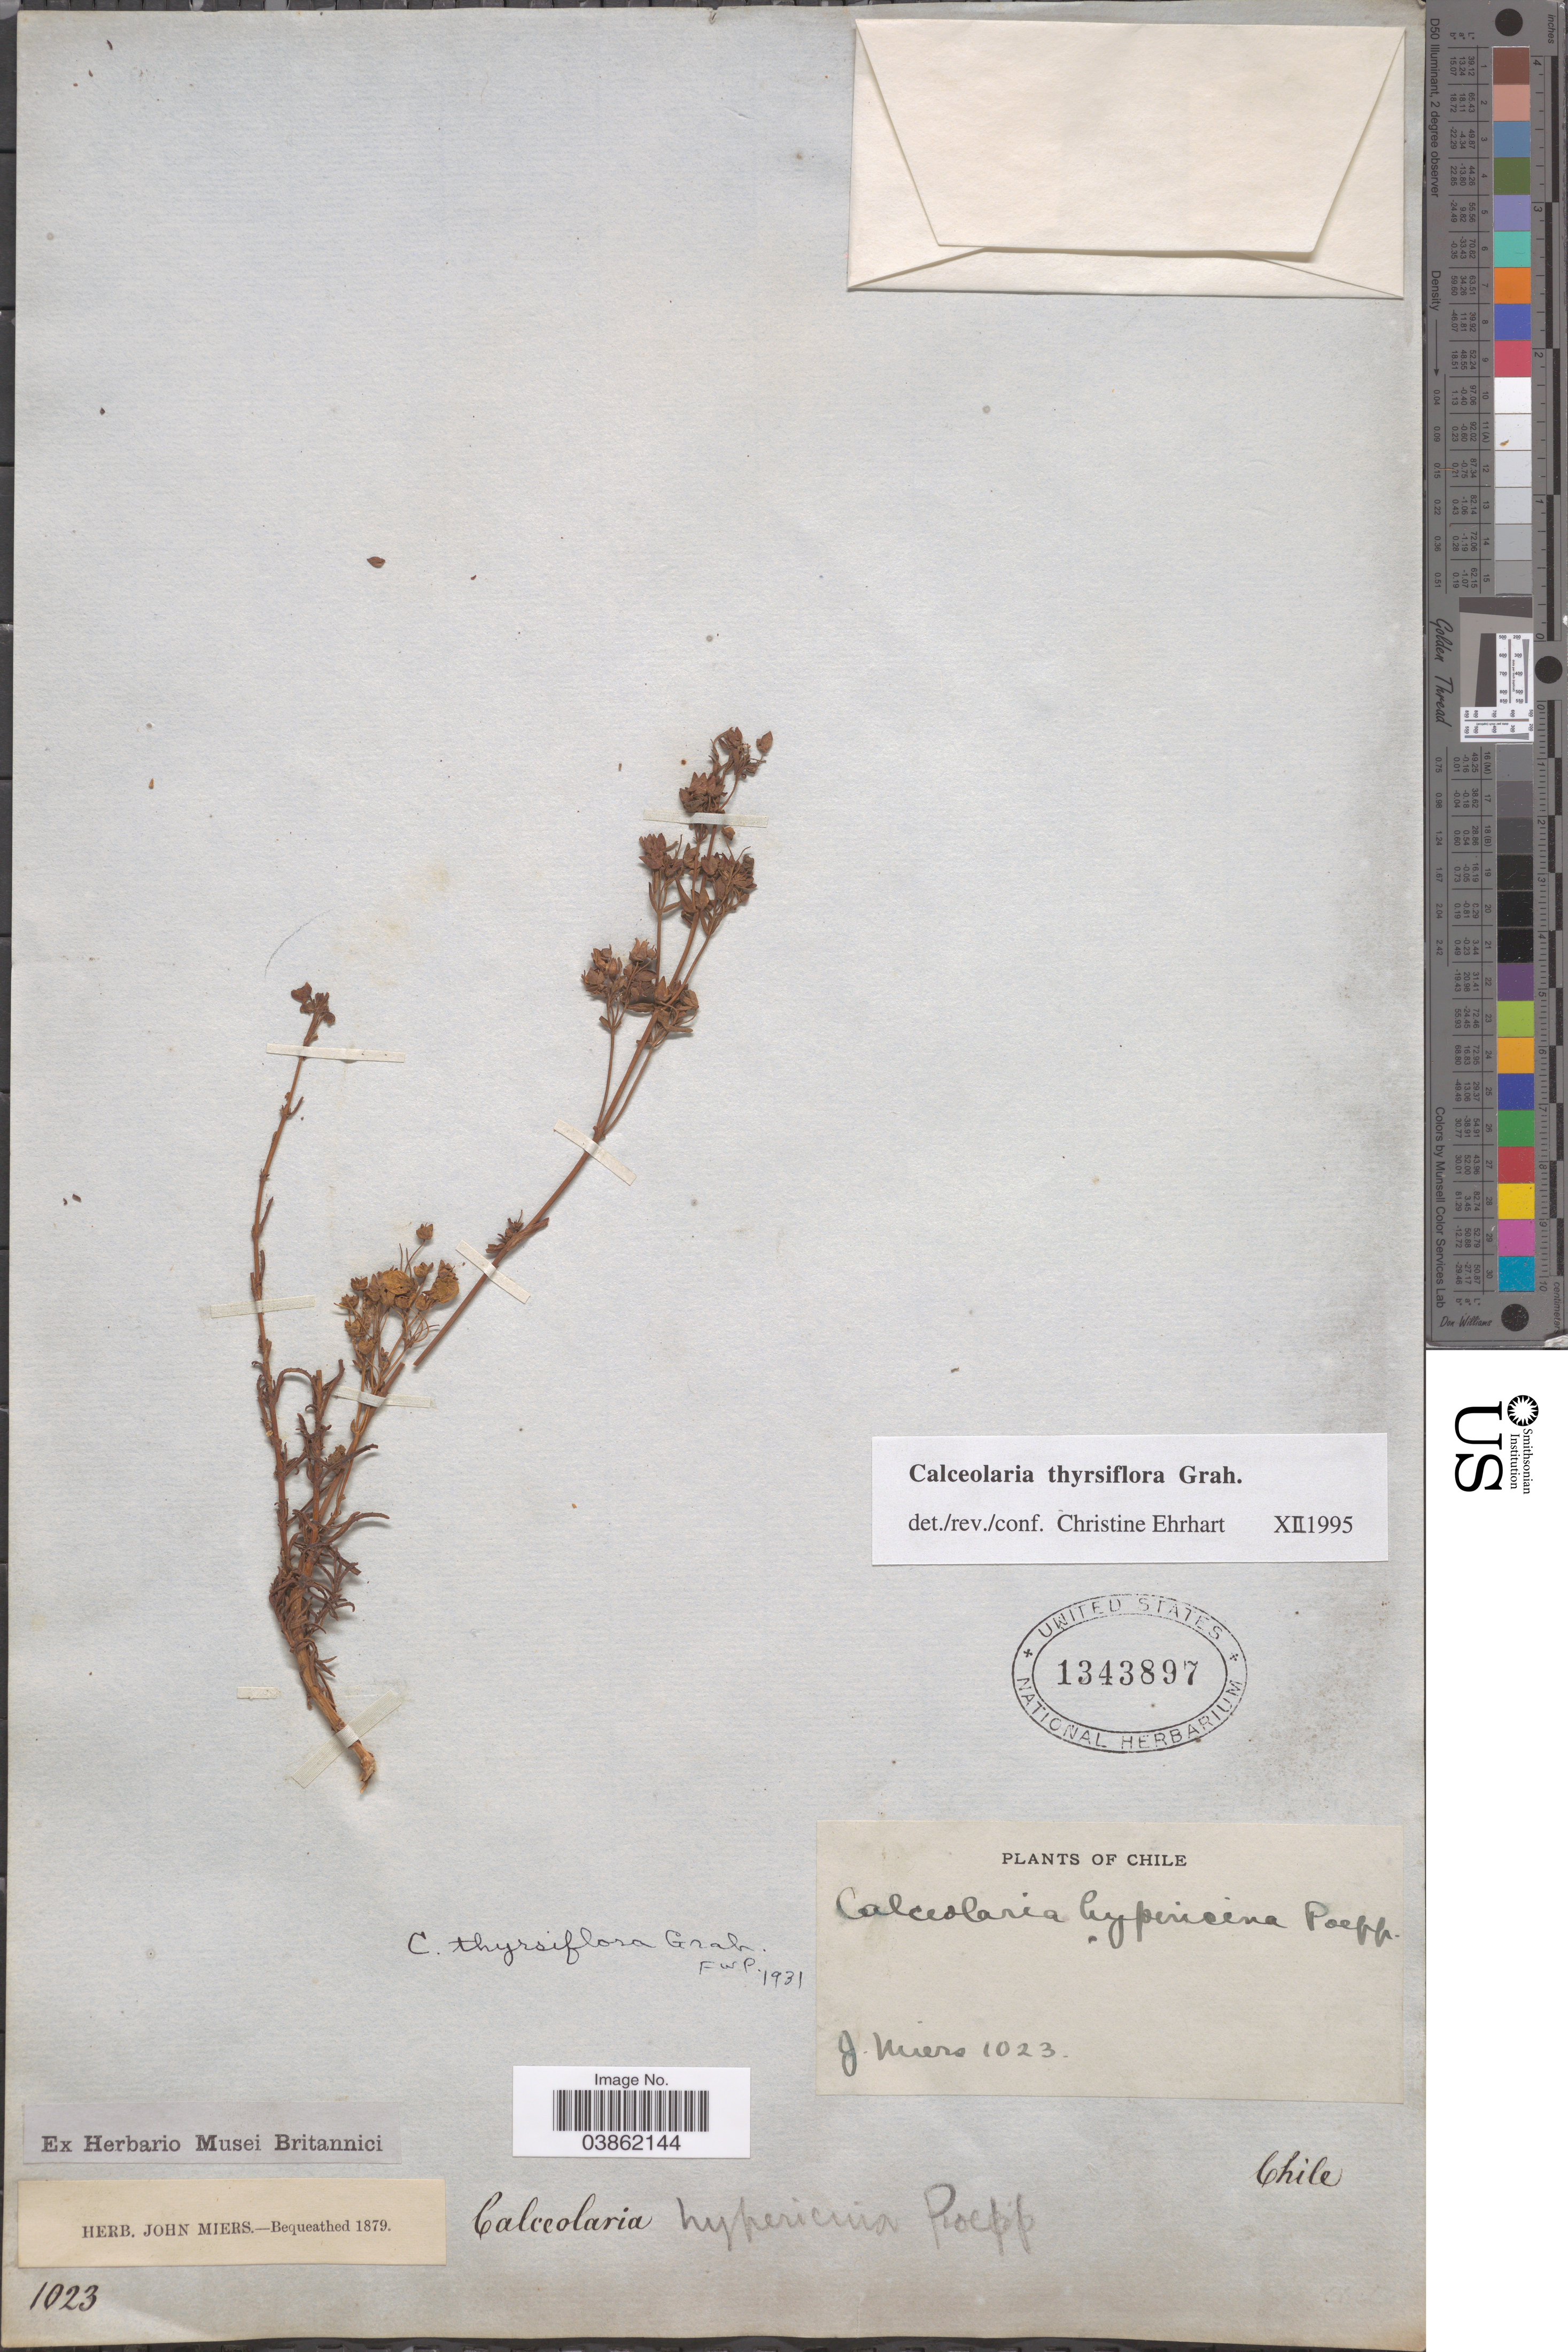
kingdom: Plantae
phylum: Tracheophyta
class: Magnoliopsida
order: Lamiales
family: Calceolariaceae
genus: Calceolaria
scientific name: Calceolaria thyrsiflora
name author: Graham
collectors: J. Miers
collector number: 1023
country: Chile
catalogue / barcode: US 1343897